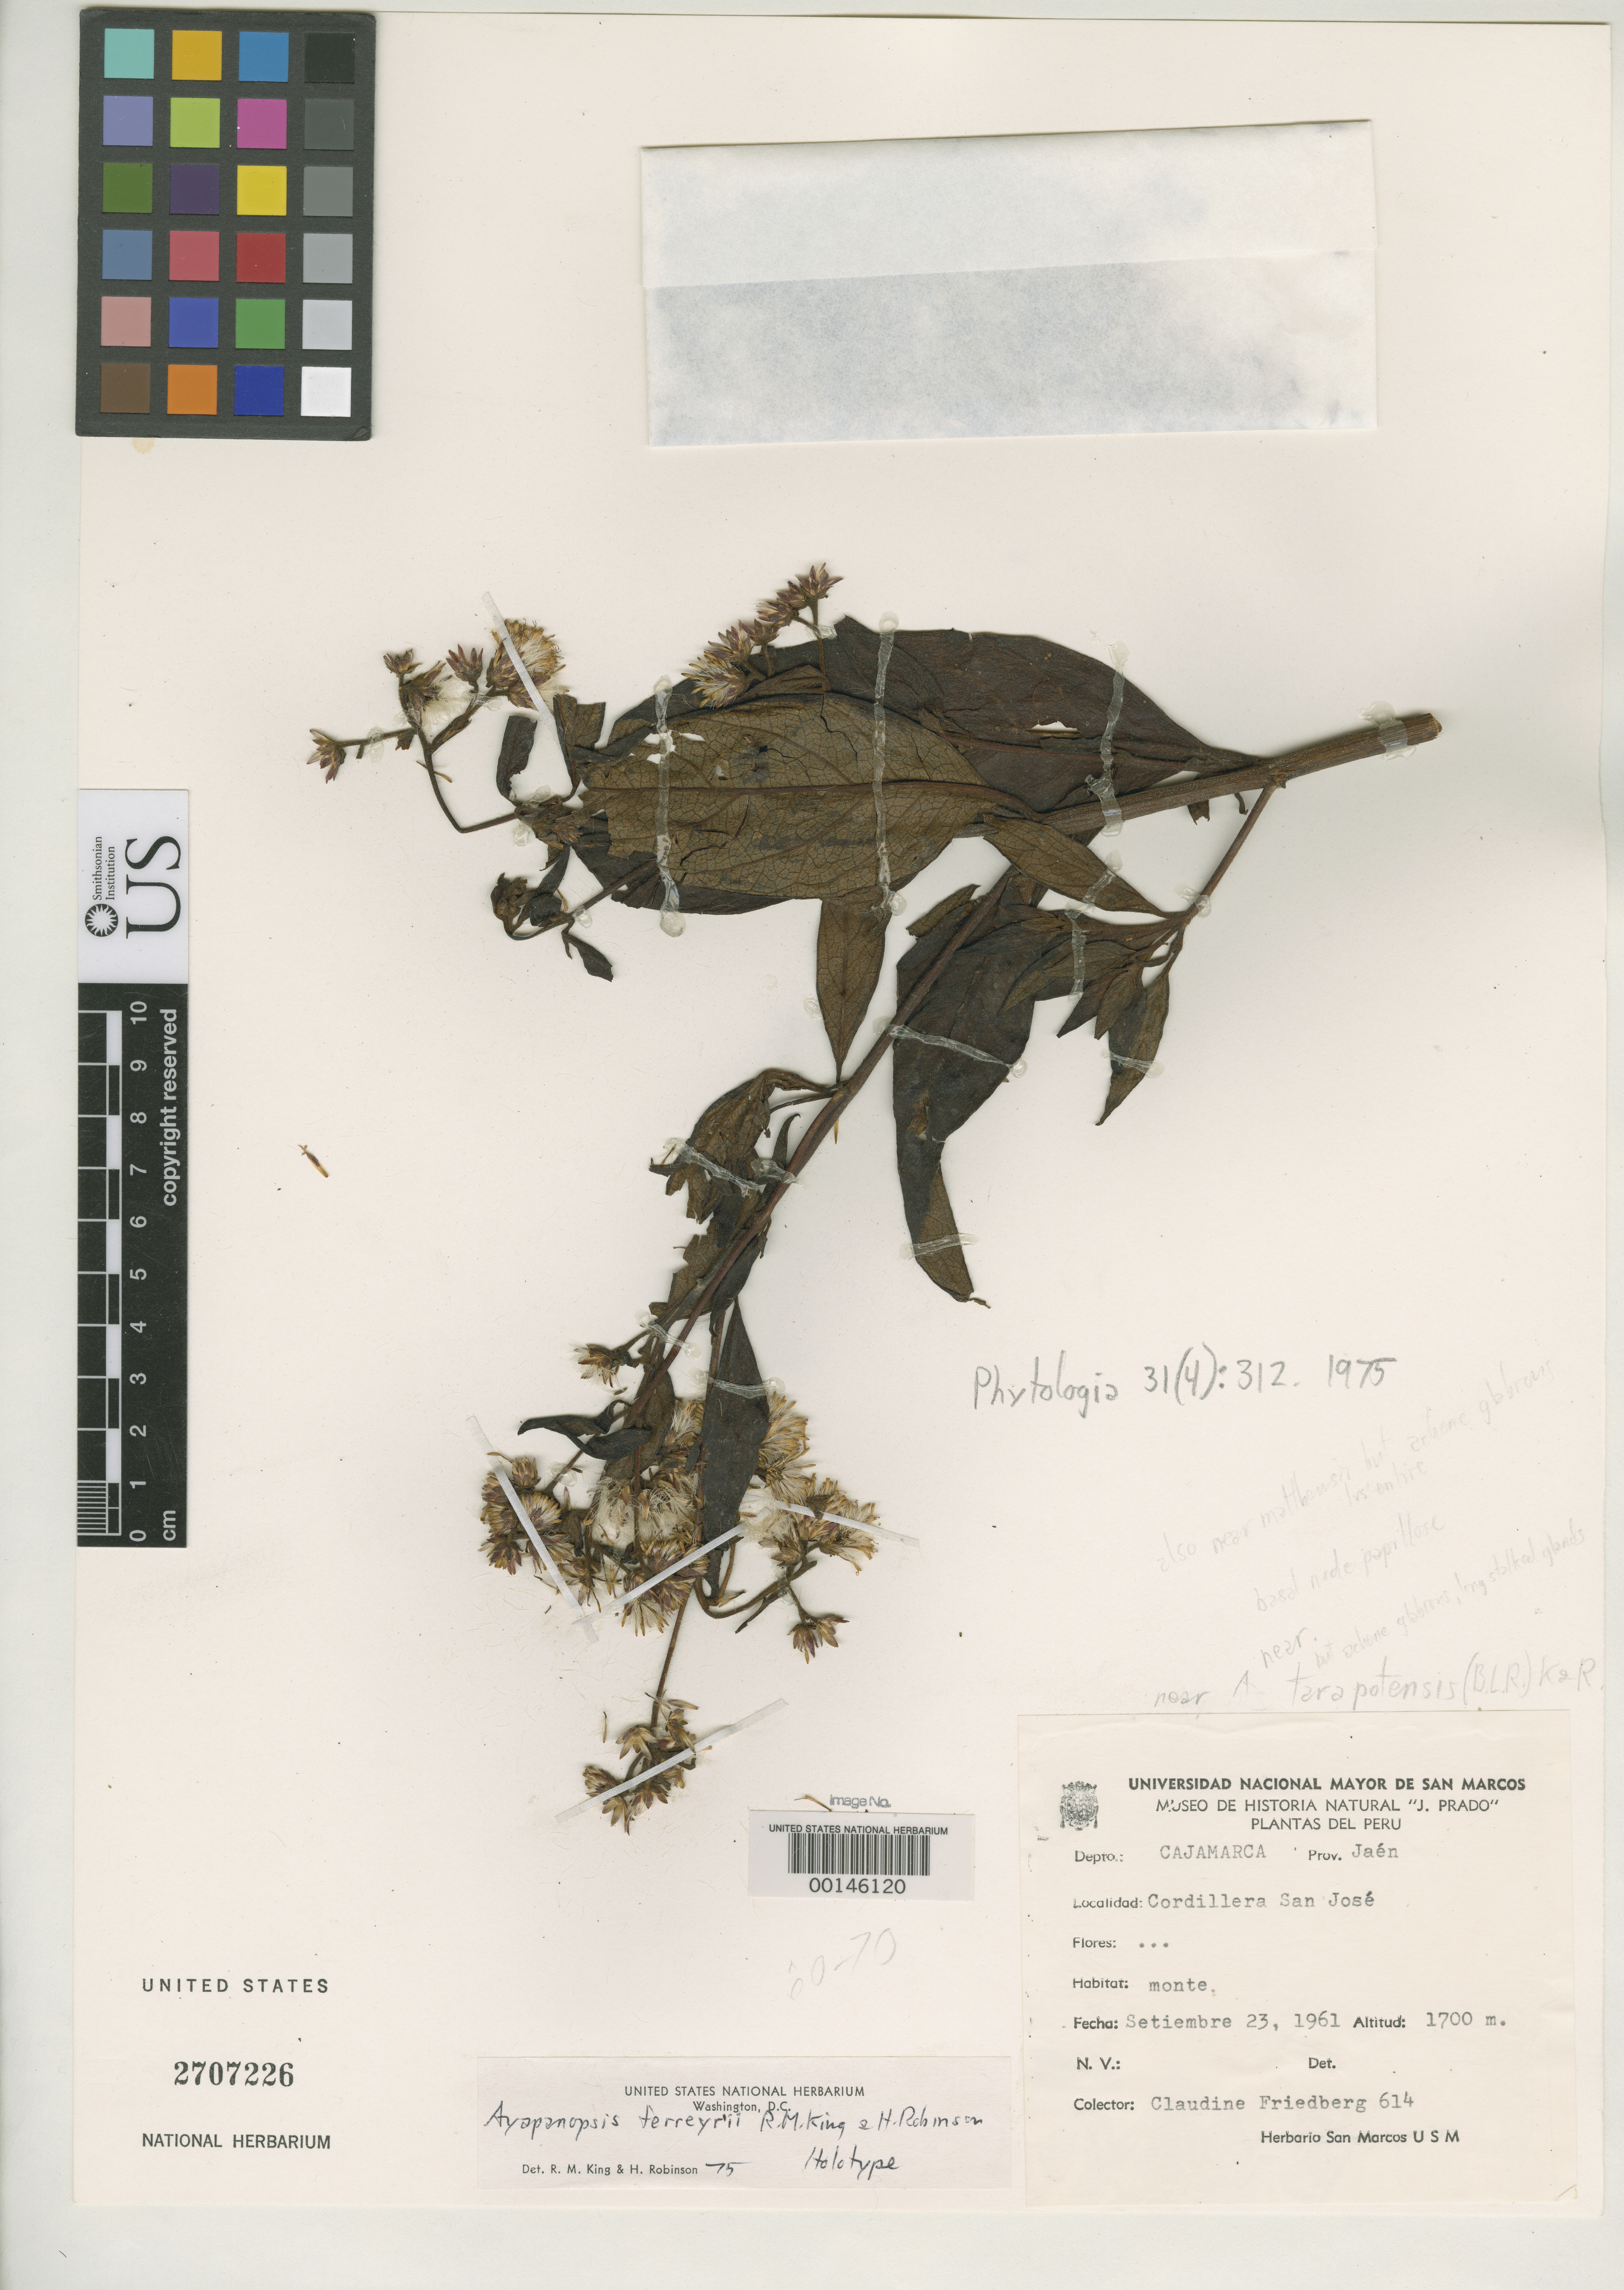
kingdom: Plantae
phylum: Tracheophyta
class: Magnoliopsida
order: Asterales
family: Asteraceae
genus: Ayapanopsis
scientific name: Ayapanopsis ferreyrii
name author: R.M. King & H. Rob.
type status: Holotype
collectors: C. Friedberg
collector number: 614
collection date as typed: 23 Sep 1961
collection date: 1961-09-23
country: Peru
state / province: Cajamarca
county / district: Jaén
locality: dans la province de Jaén (Dept. de Cajamarca-Percu) a l'Est du Rio Chinchipe dans la cordillera del Parco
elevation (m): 1700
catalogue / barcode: US 2707226